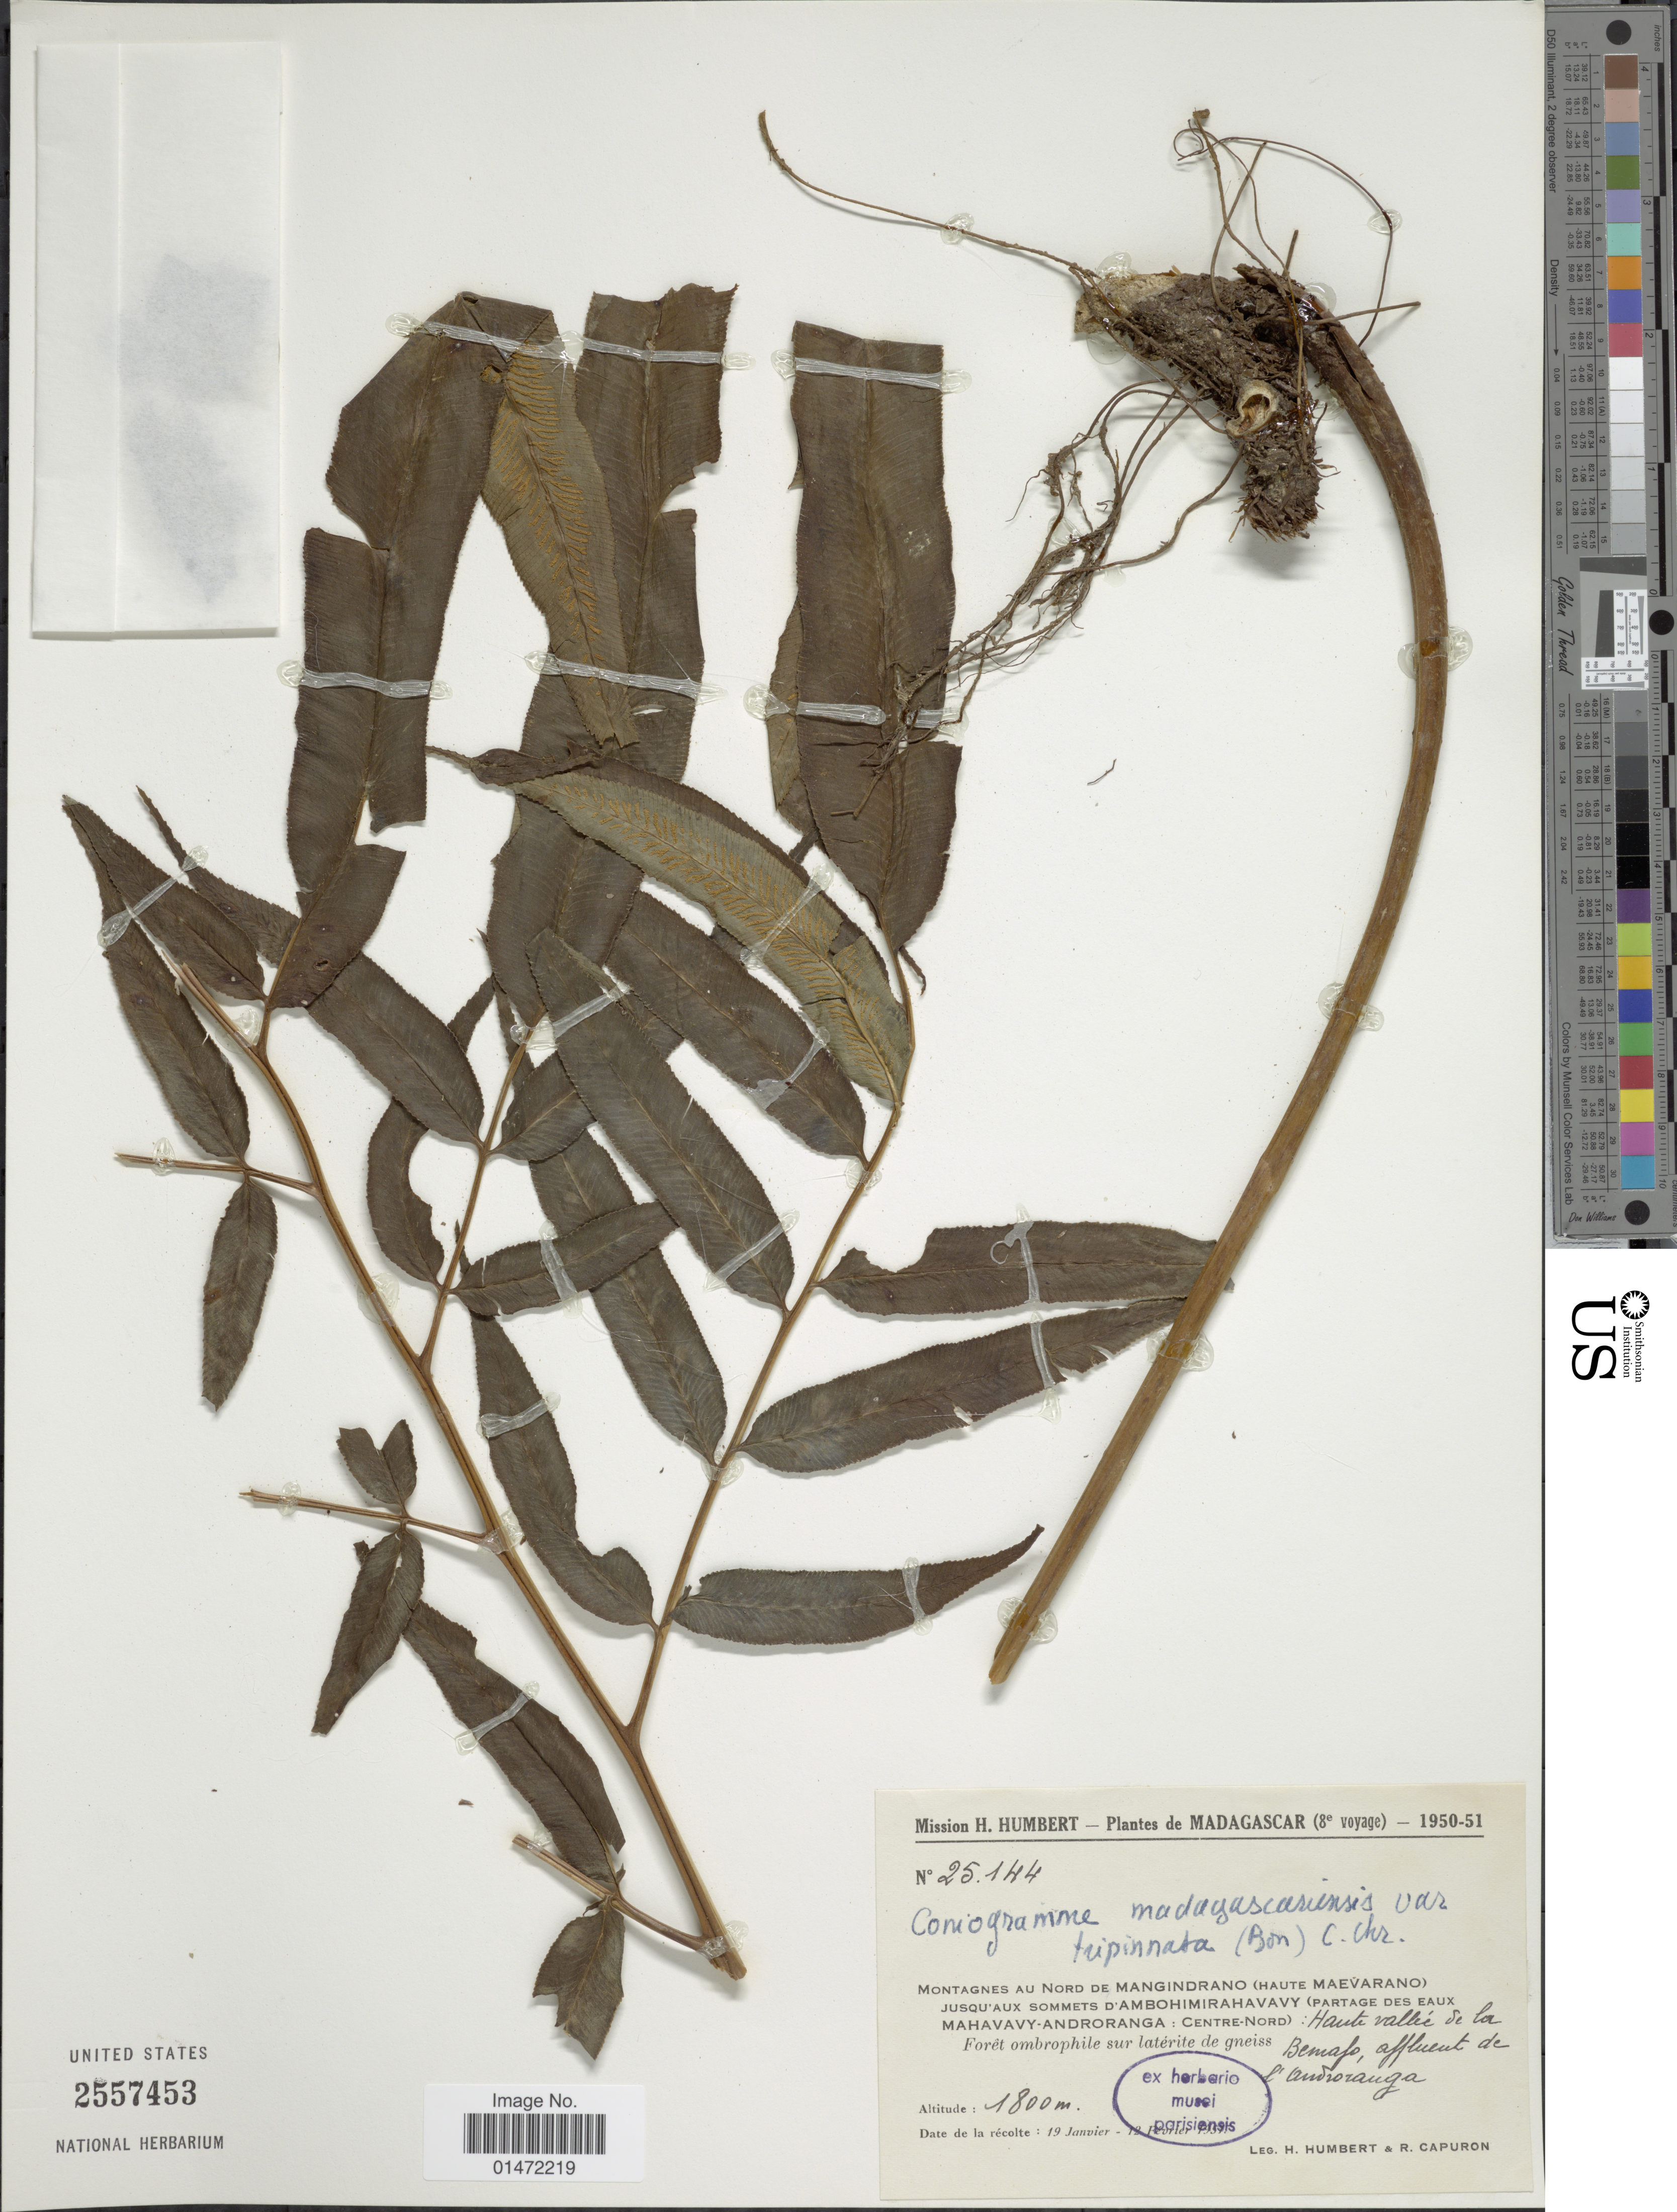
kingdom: Plantae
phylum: Tracheophyta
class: Polypodiopsida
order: Polypodiales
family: Pteridaceae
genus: Coniogramme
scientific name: Coniogramme madagascariensis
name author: C. Chr.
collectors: H. Humbert & R. Capuron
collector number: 25144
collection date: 1939-01-19/1939-02-12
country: Madagascar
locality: Montagne au Nord de Mangindrano (Haute Maevarano) jusqu'aux sommets d'Ambohimirahavavy (partage des eaux Mahavavy-Androranga: Centre-Nord): haute vallée de la Bemafo, affluent de l'Androranga.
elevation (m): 1800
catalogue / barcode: US 2557453